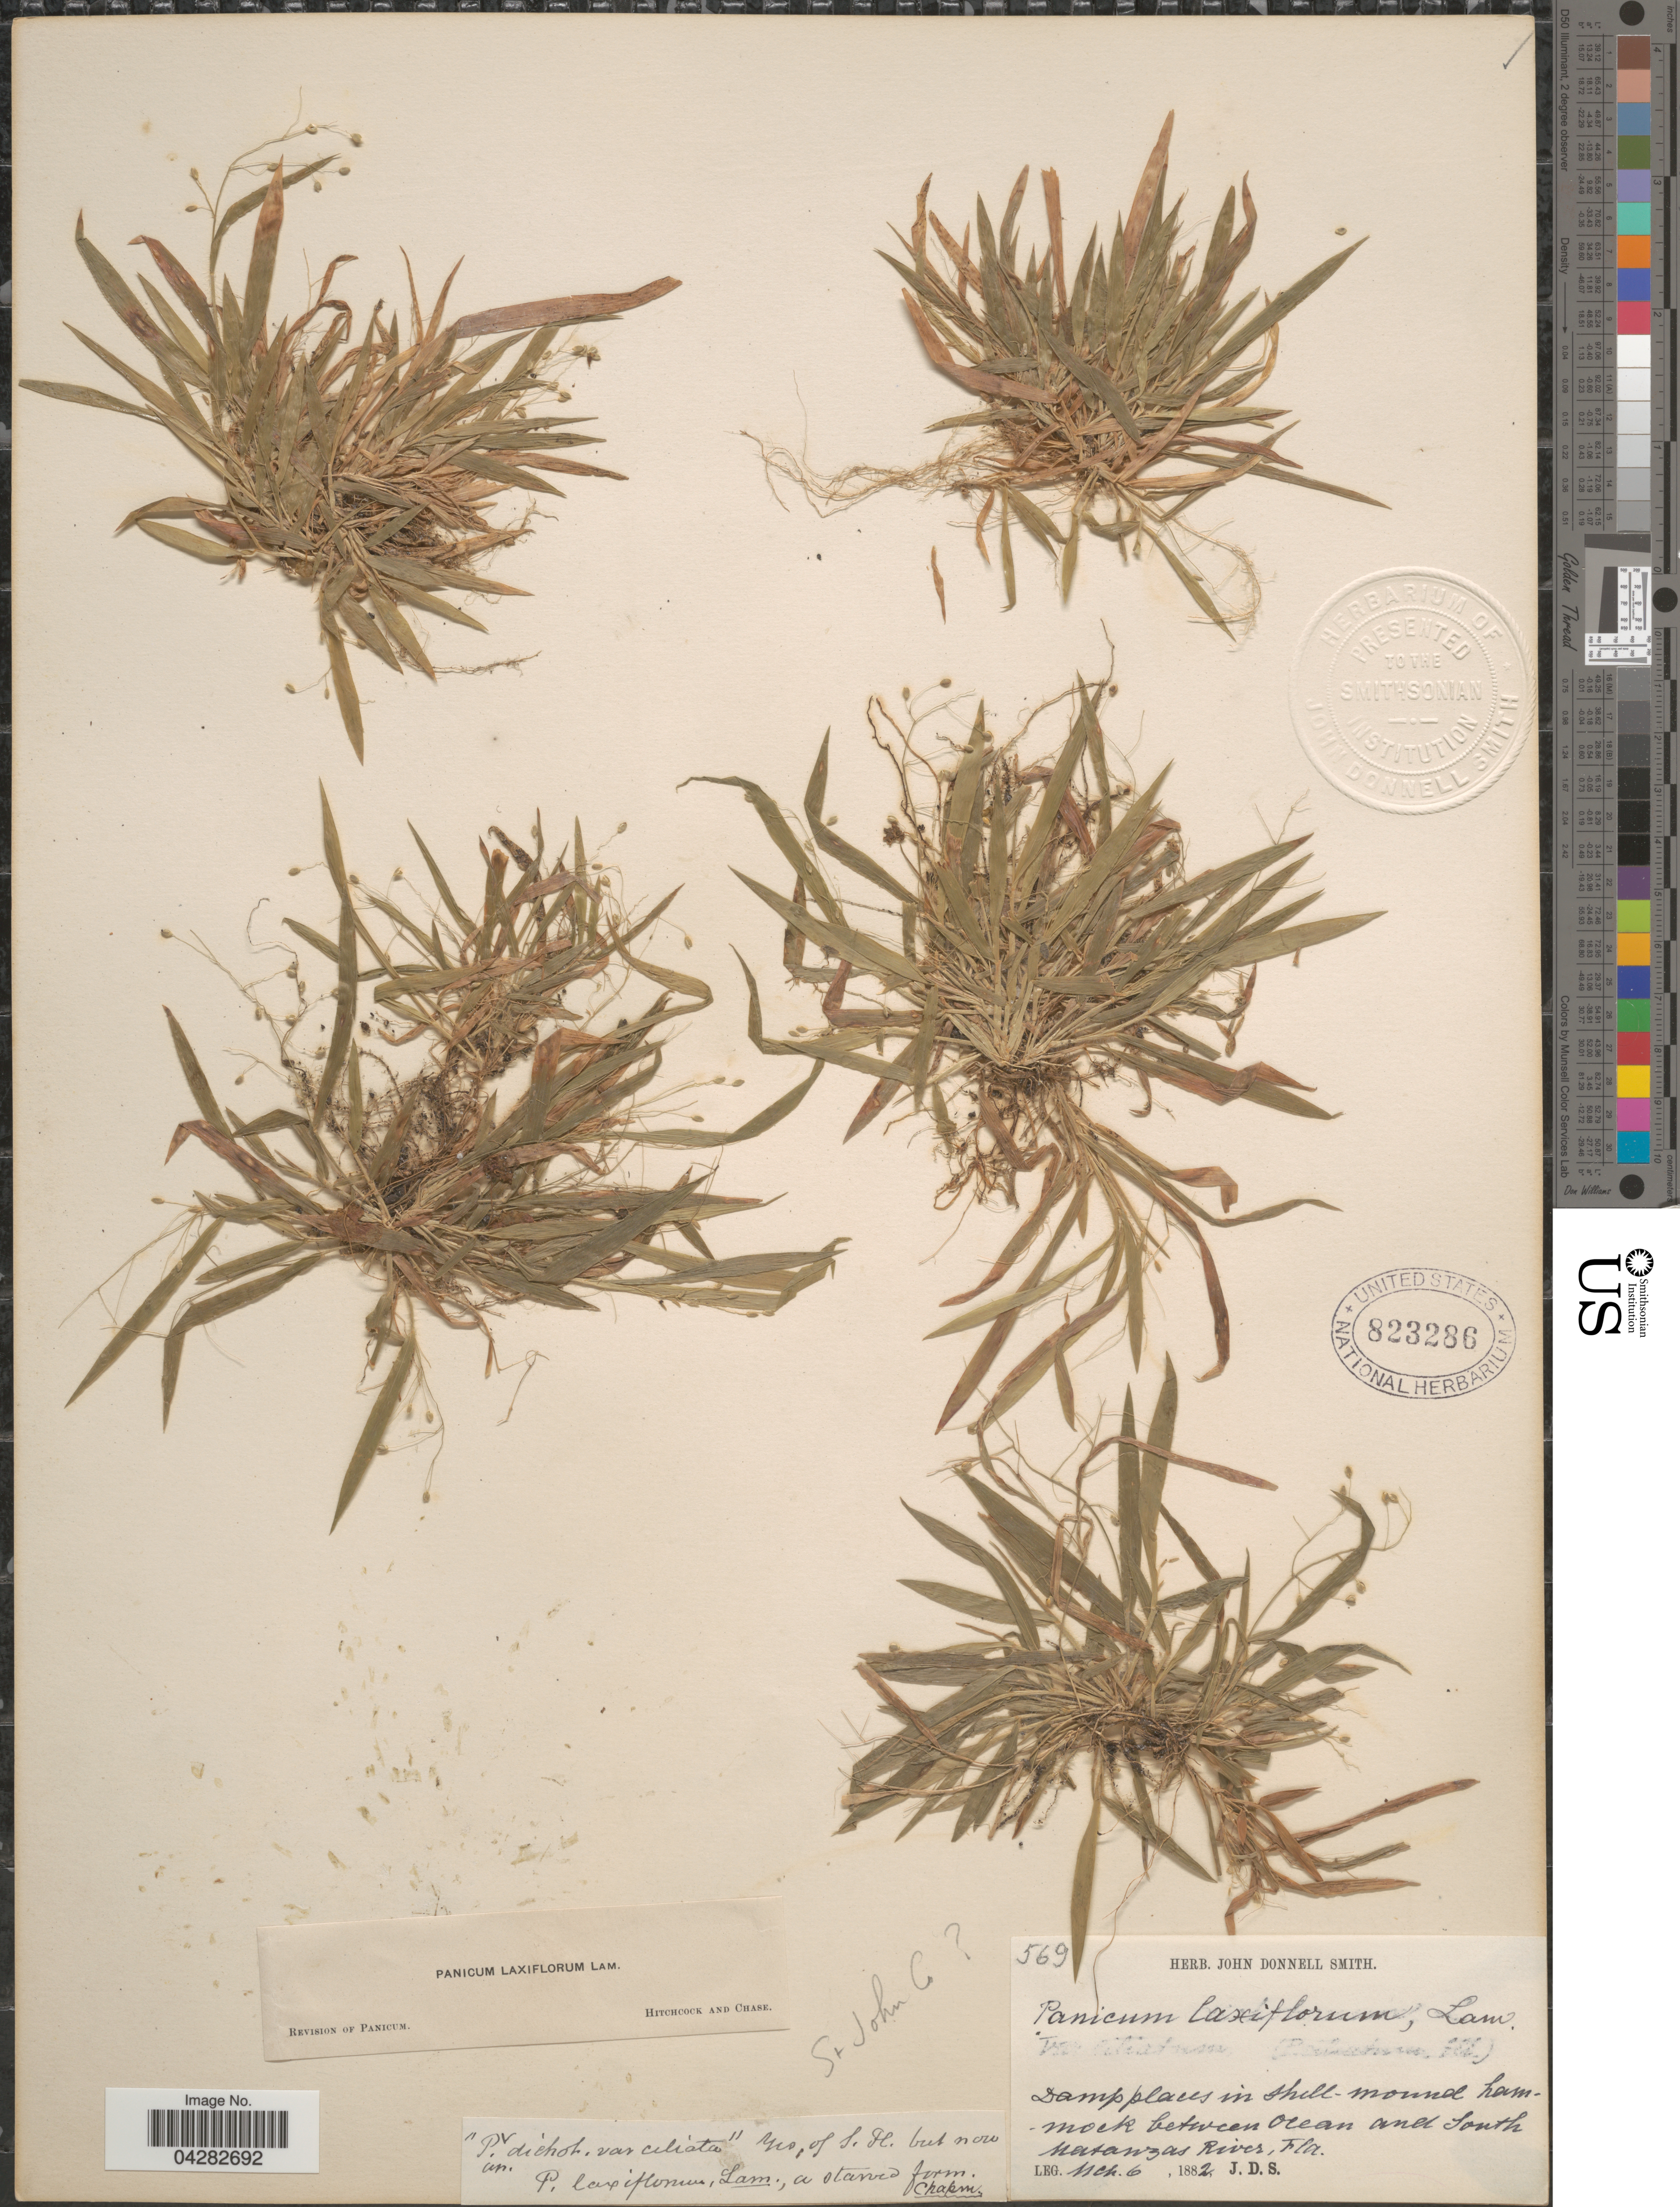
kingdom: Plantae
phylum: Tracheophyta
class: Liliopsida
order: Poales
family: Poaceae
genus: Dichanthelium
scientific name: Dichanthelium laxiflorum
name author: (Lam.) Gould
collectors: J. Donnell Smith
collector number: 569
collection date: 1882-03-06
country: United States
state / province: Florida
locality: Hammock between Ocean and South Matanzas River.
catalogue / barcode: US 823286